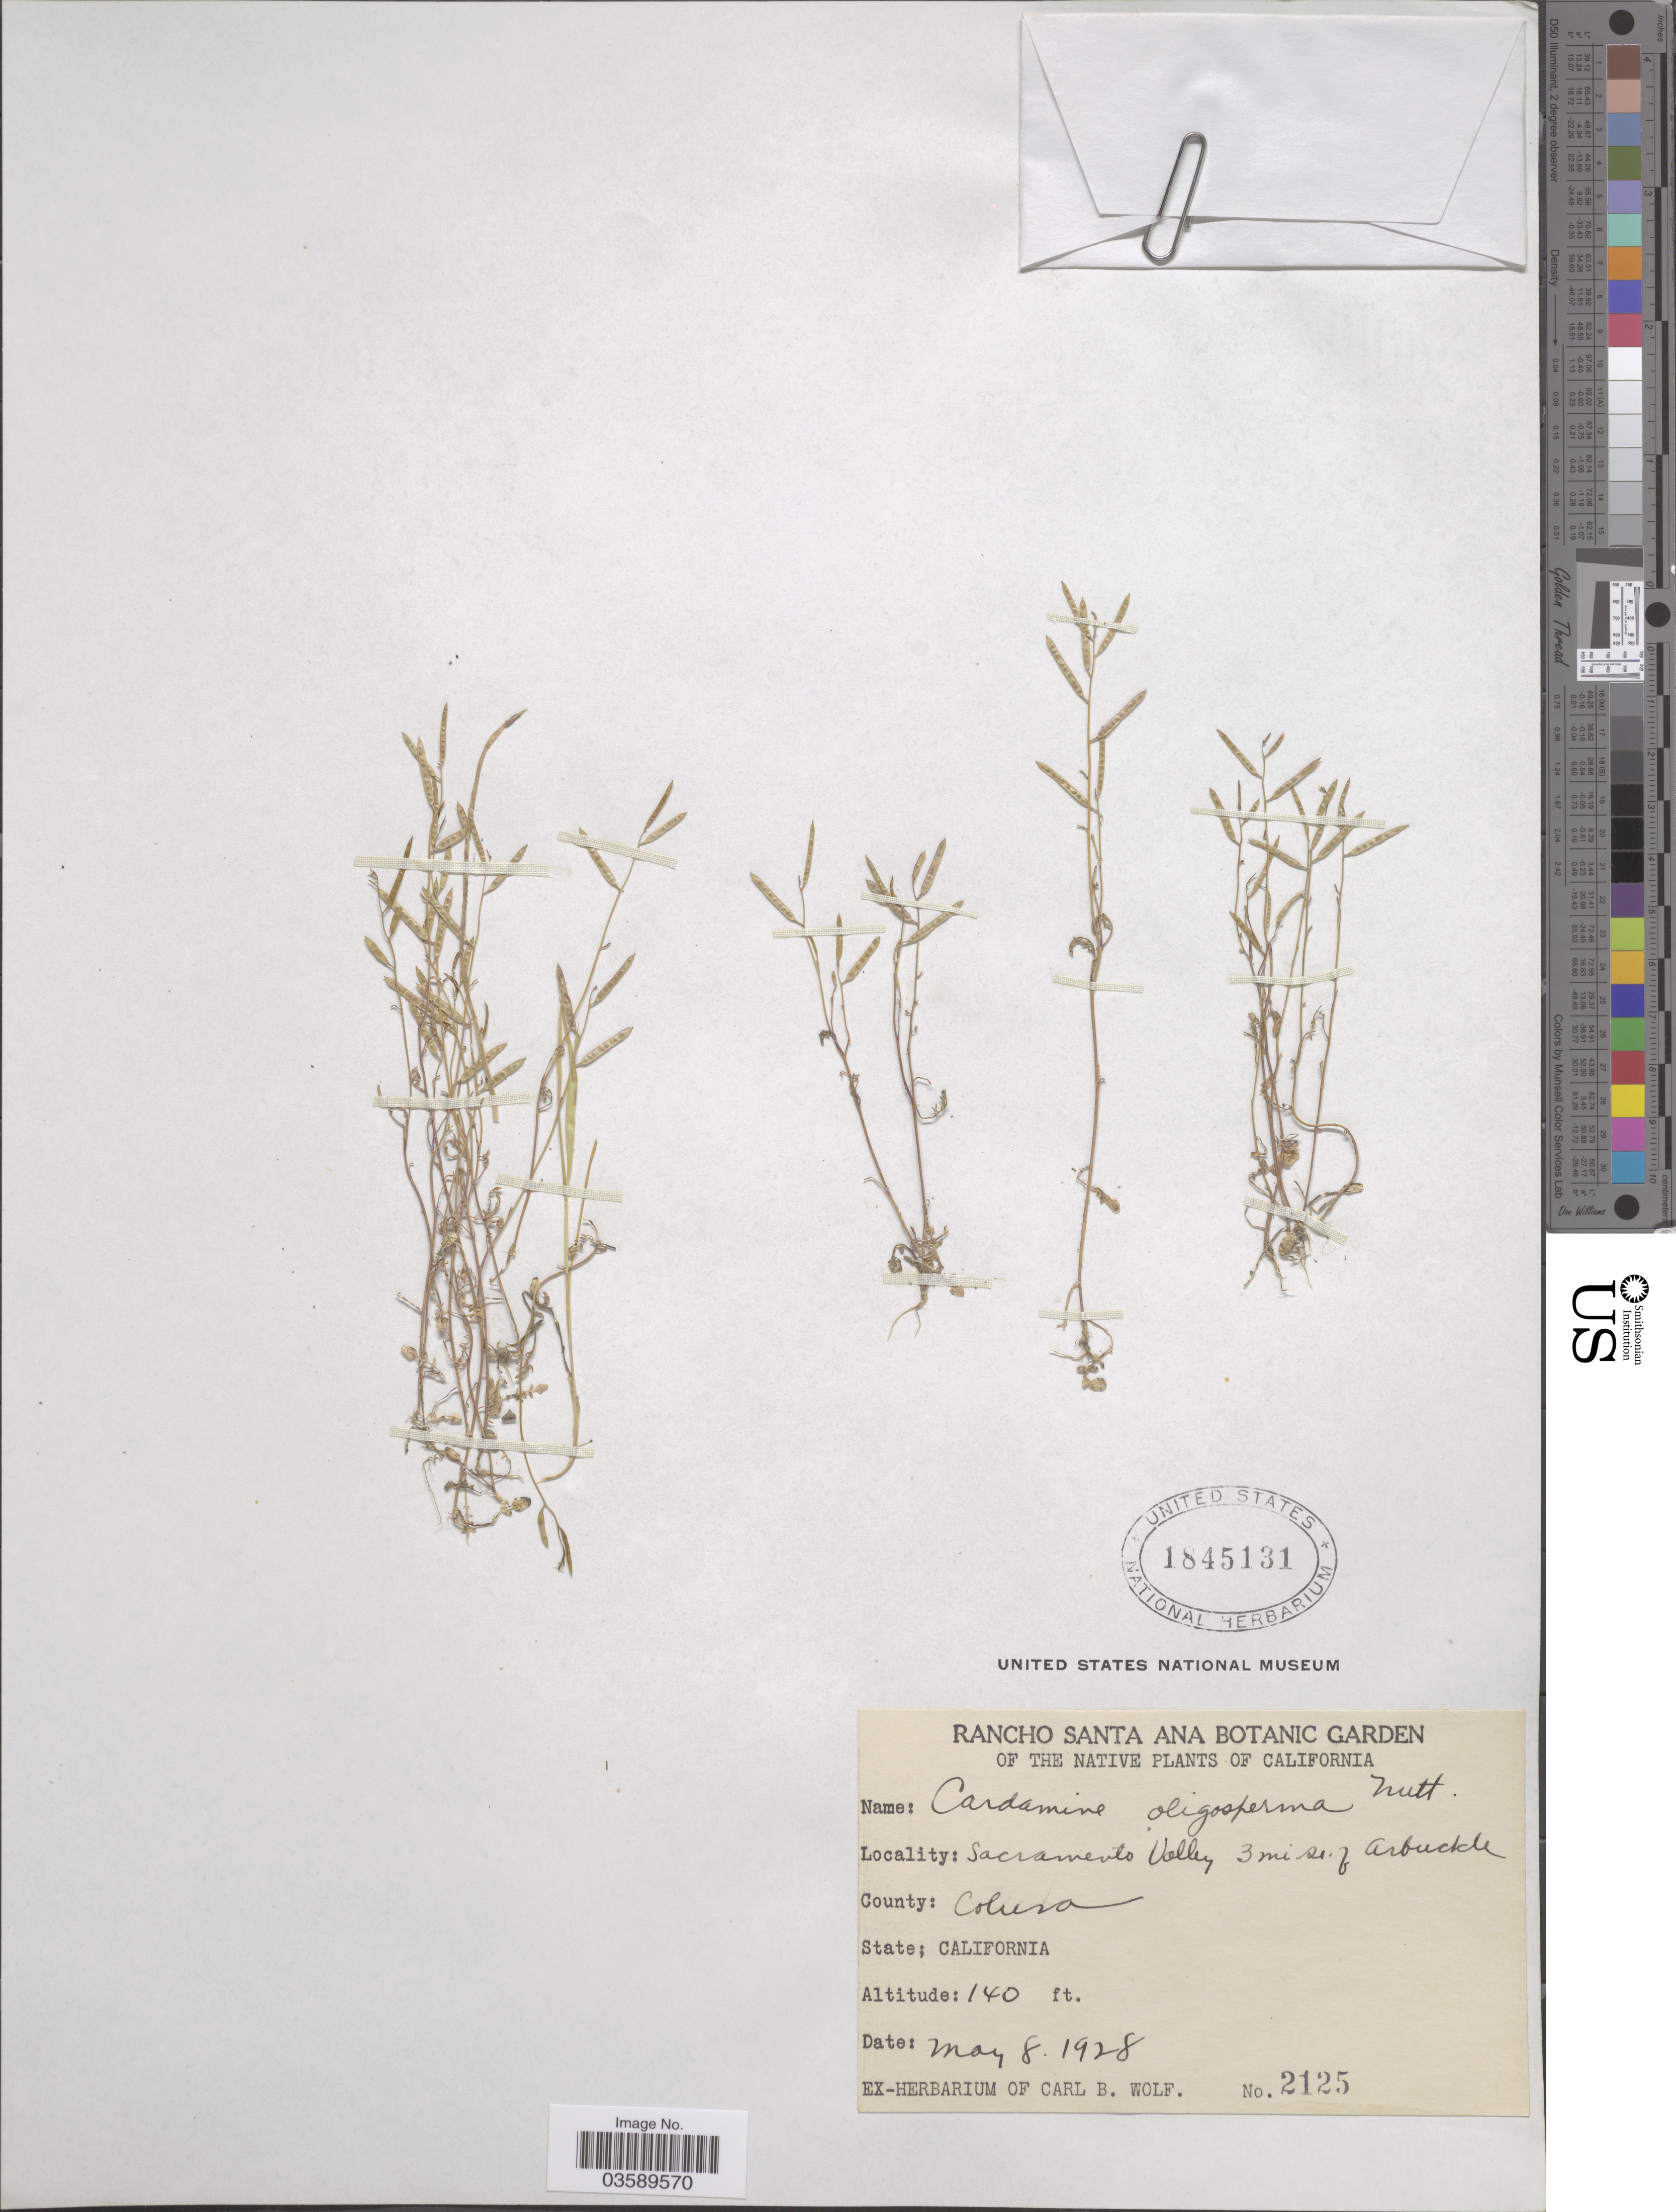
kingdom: Plantae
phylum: Tracheophyta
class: Magnoliopsida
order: Brassicales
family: Brassicaceae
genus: Cardamine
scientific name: Cardamine oligosperma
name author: Nutt.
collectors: ex herb. Carl B. Wolf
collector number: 2125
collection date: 1928-05-08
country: United States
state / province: California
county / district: Contra Costa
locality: Sacramento Valley 3 mi s. of Arbuckle. County: Colusa.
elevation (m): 43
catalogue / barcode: US 1845131